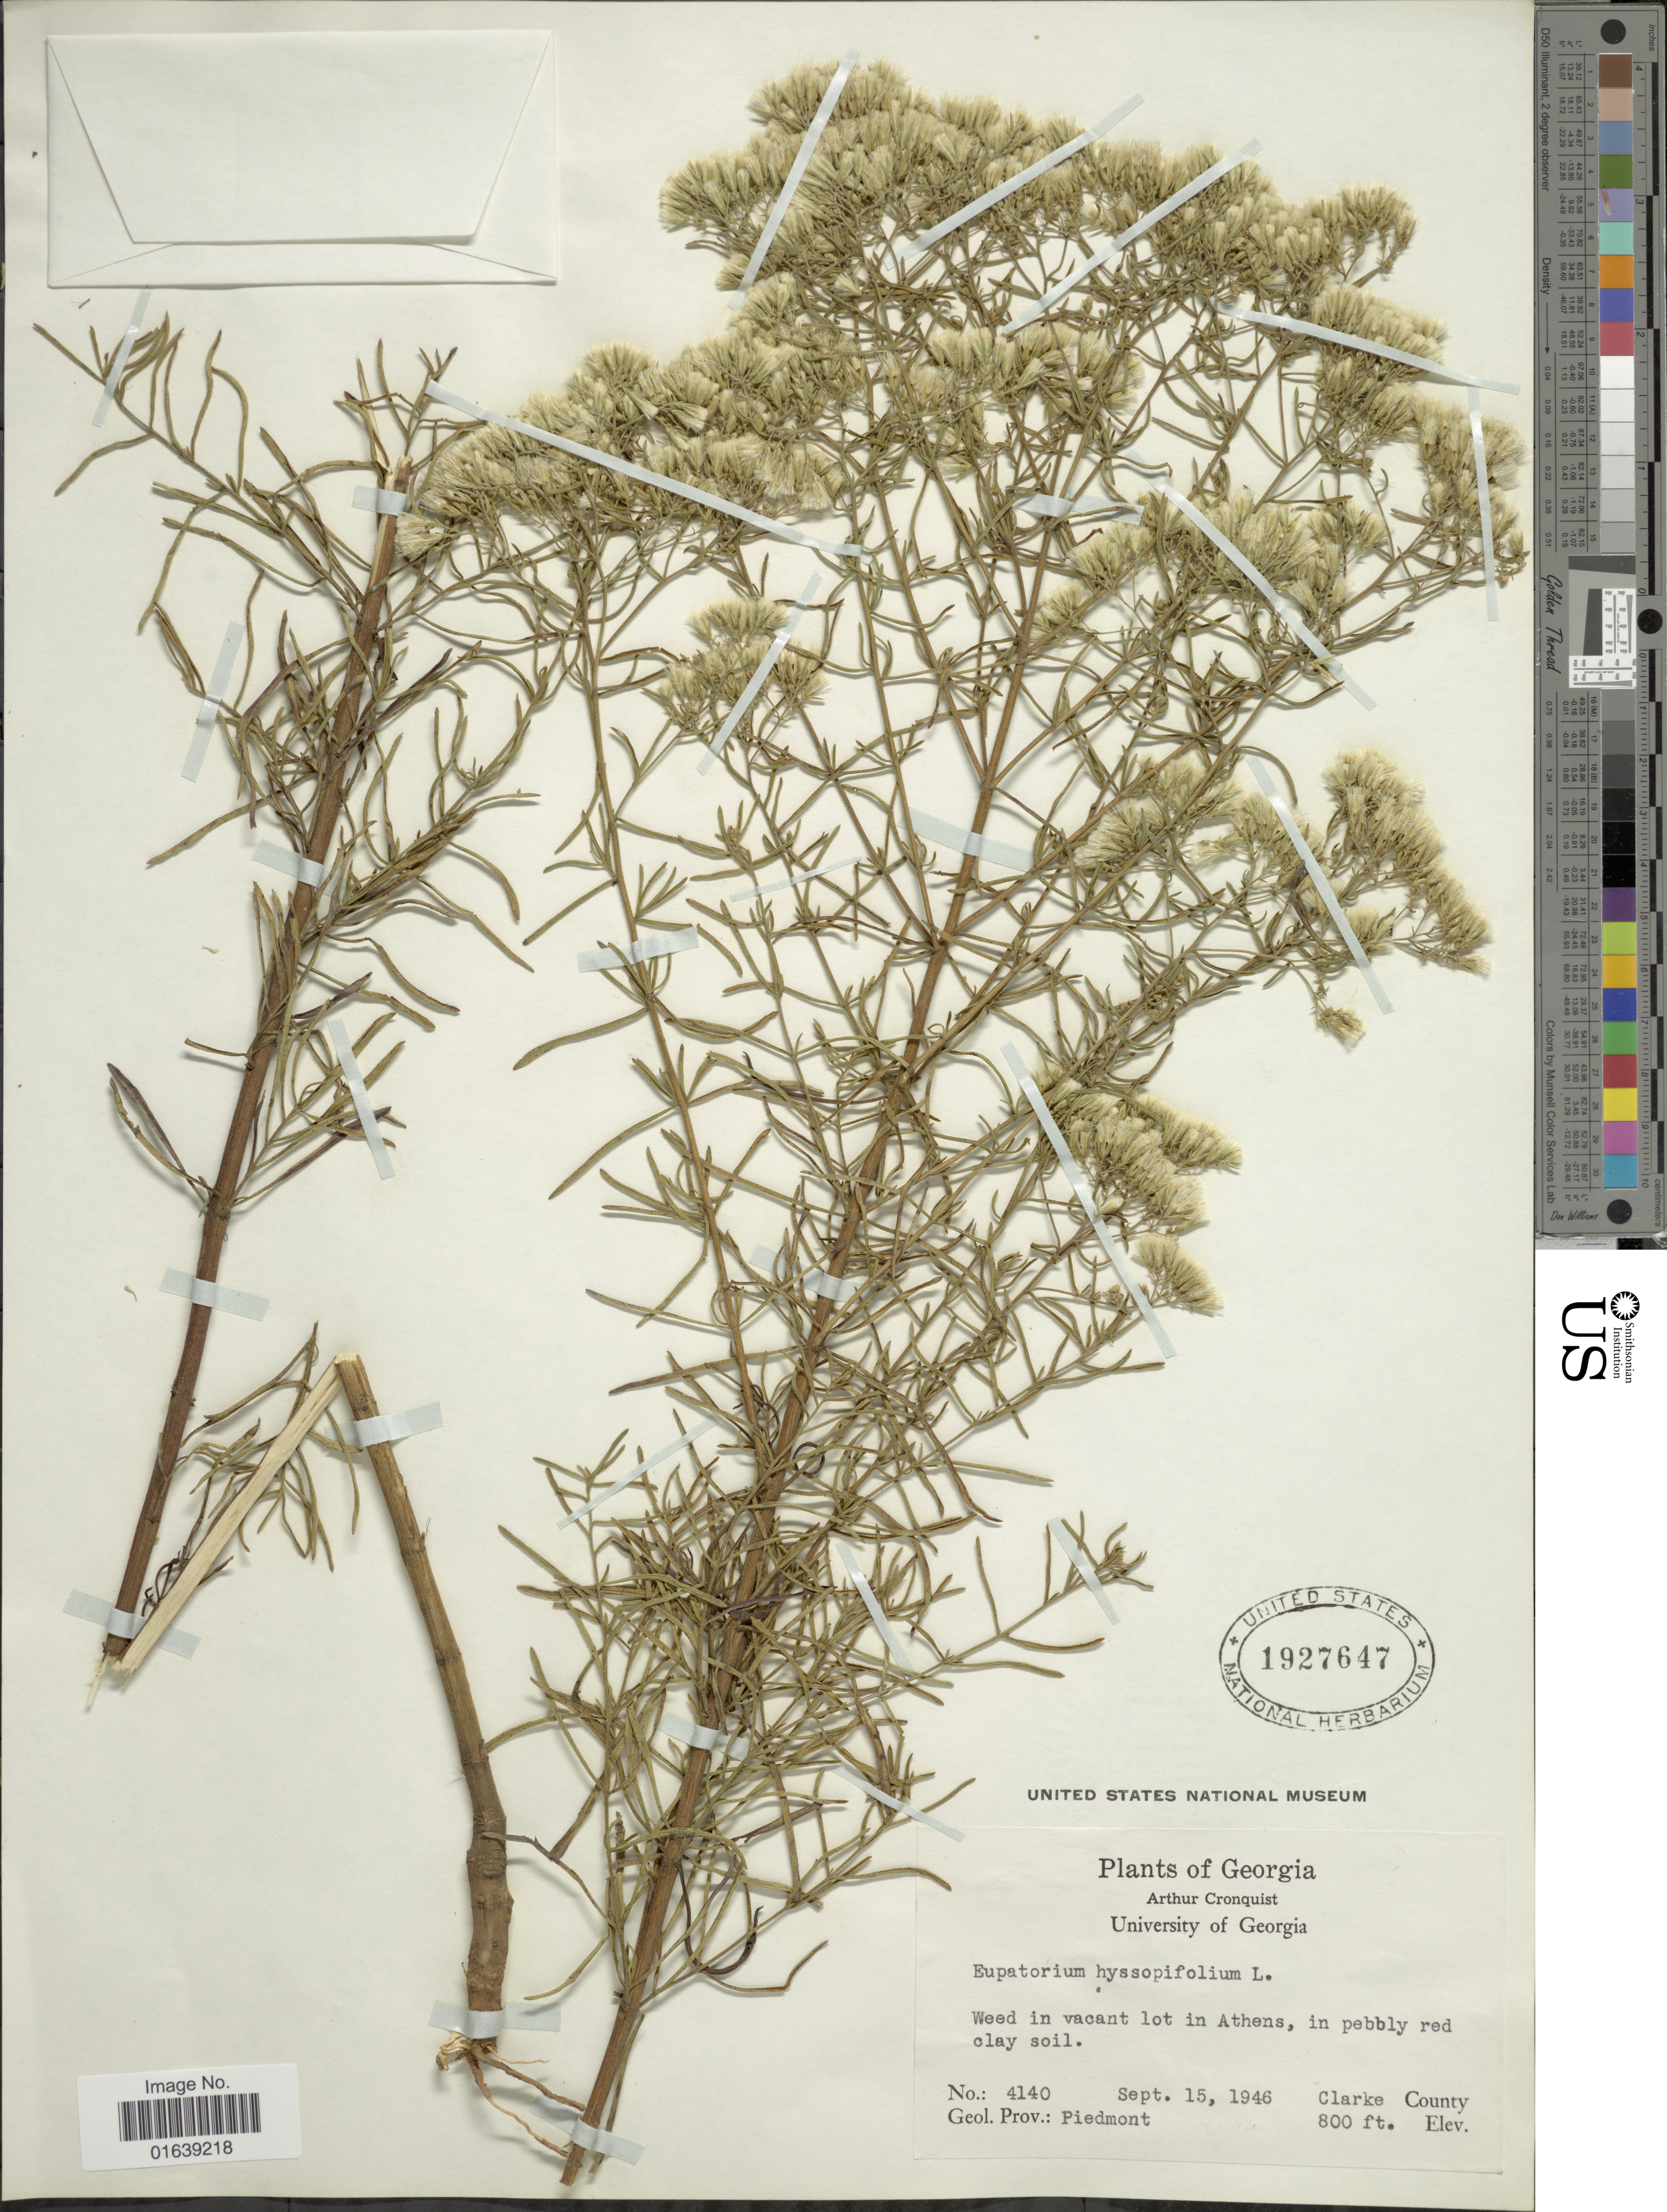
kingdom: Plantae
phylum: Tracheophyta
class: Magnoliopsida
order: Asterales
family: Asteraceae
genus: Eupatorium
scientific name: Eupatorium hyssopifolium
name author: L.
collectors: A. J. Cronquist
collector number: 4140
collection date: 1946-09-15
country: United States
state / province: Georgia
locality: Georgia. Weed in vacant lot in Athens, in pebbly red clay soil. Clarke County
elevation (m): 244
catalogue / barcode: US 1927647